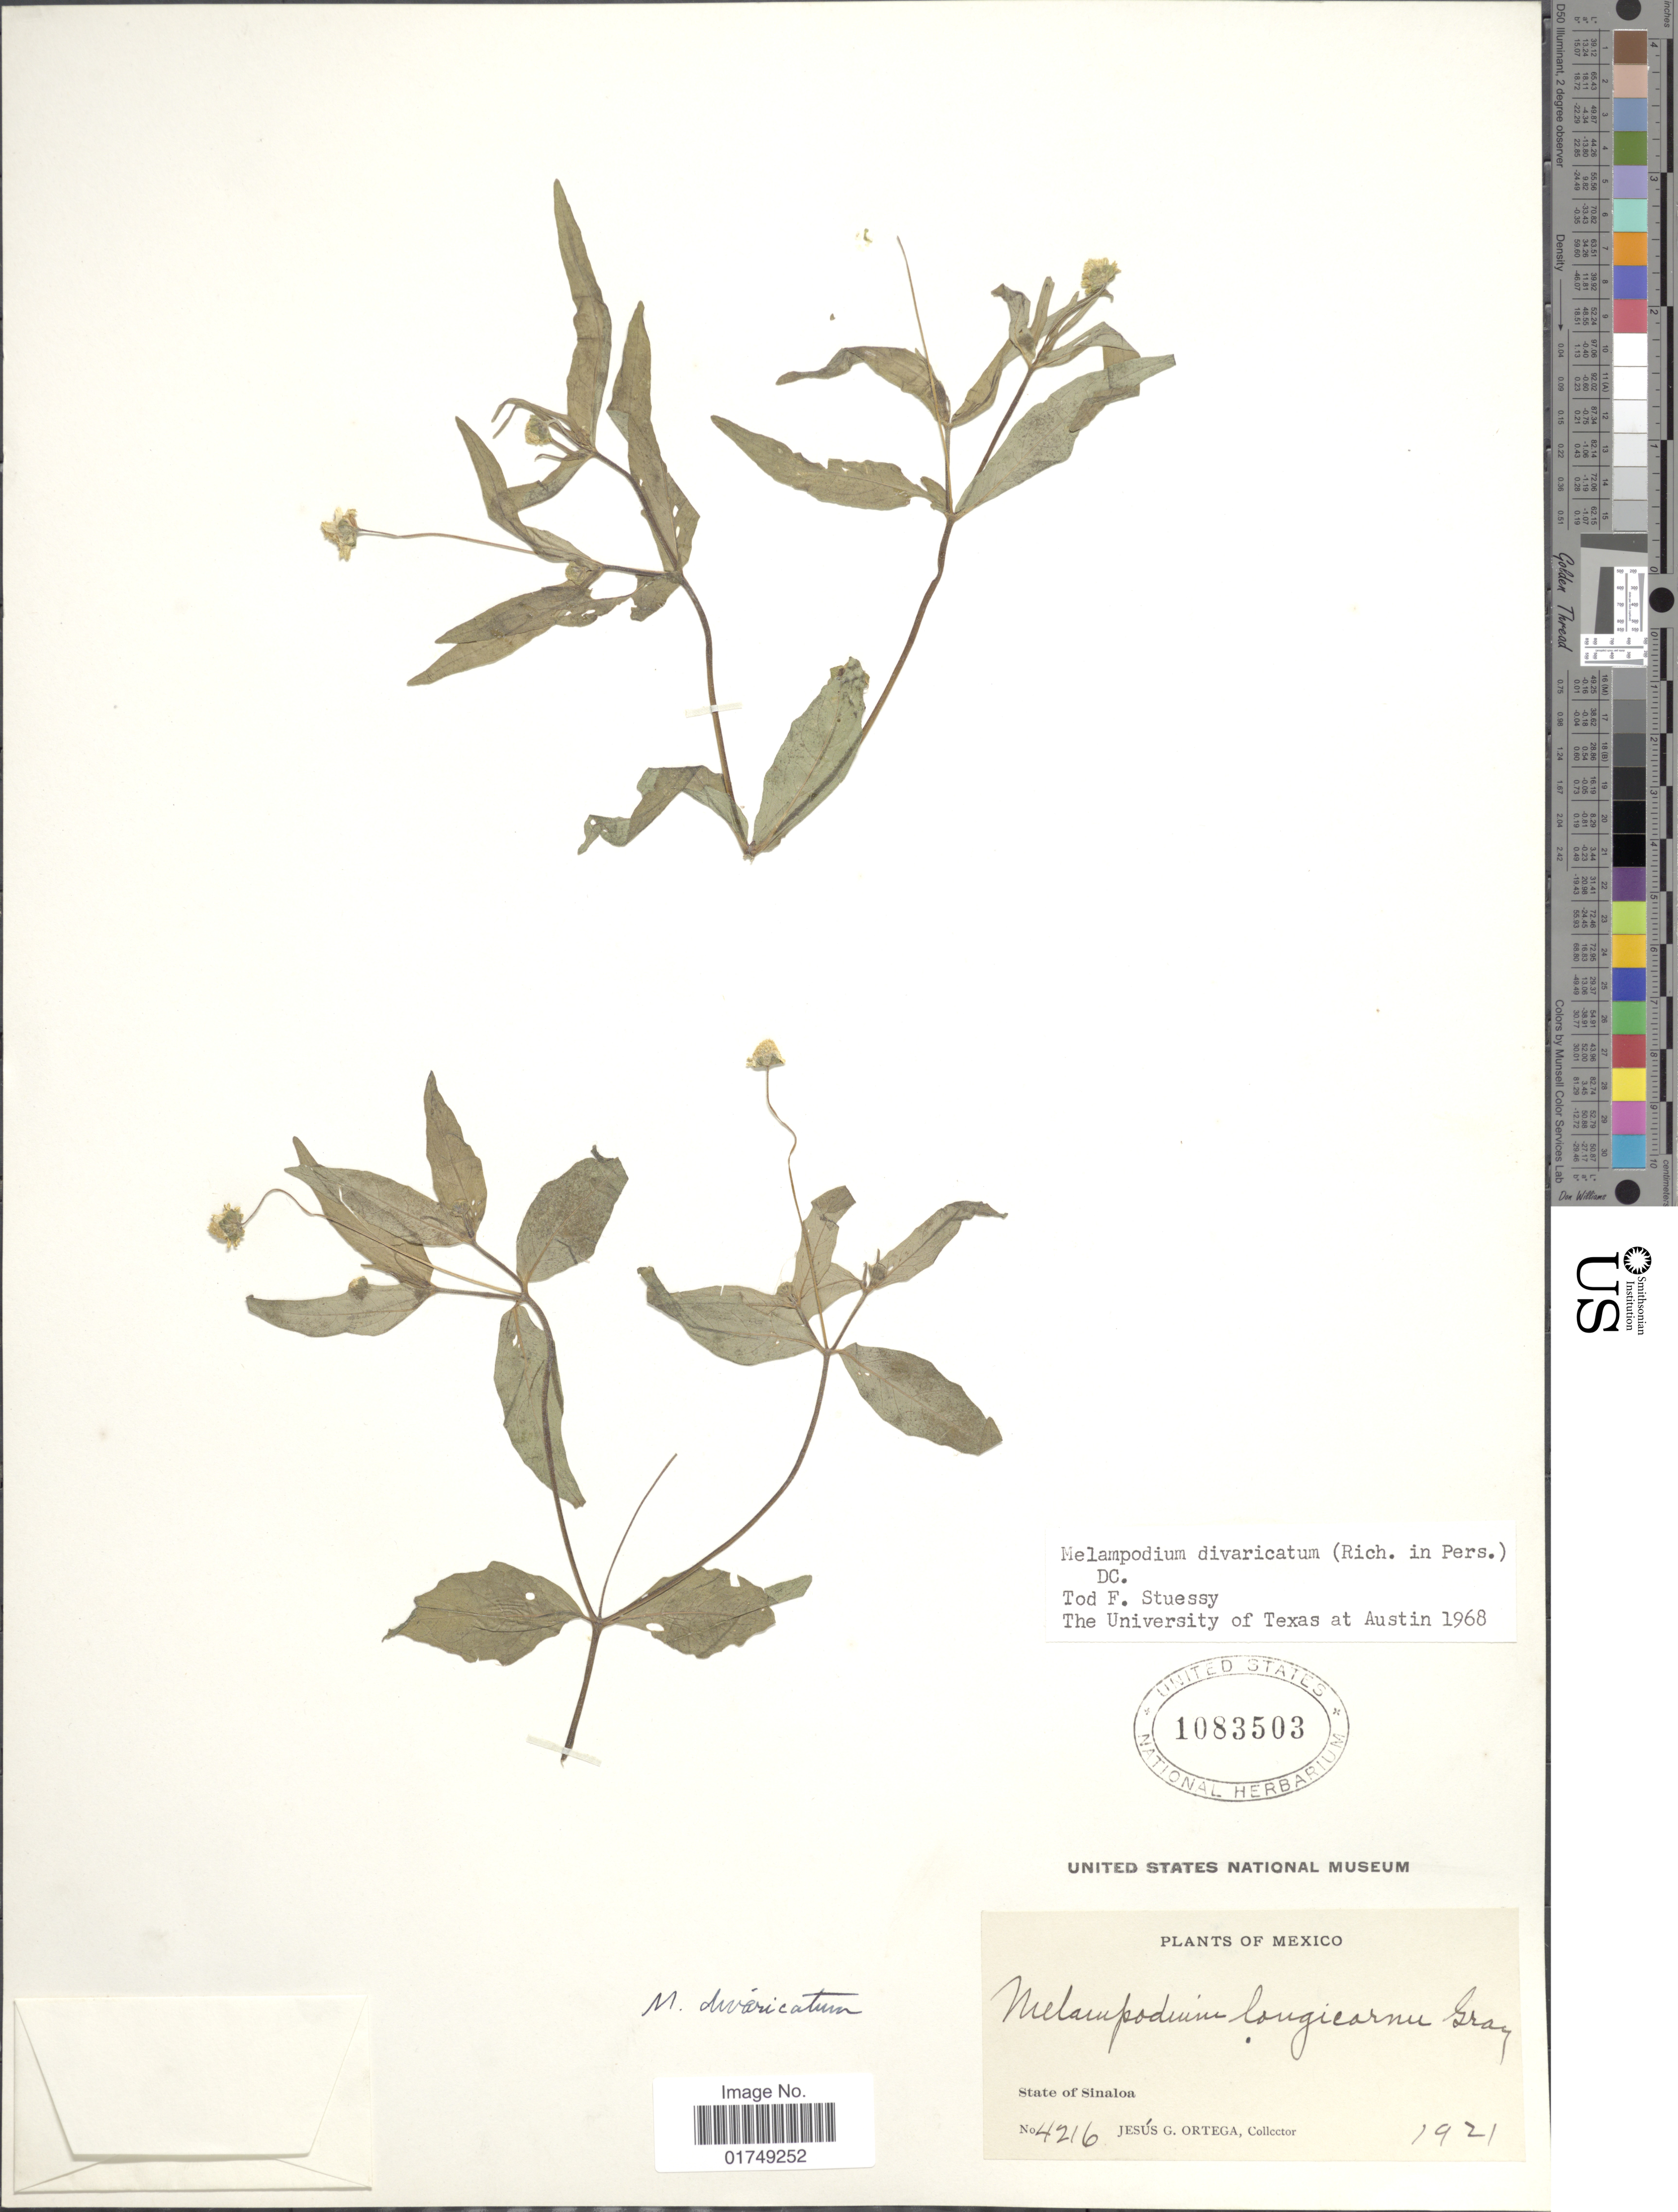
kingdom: Plantae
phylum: Tracheophyta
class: Magnoliopsida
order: Asterales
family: Asteraceae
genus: Melampodium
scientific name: Melampodium divaricatum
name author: (Rich.) DC.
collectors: J. Ortega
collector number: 4216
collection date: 1921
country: Mexico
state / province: Sinaloa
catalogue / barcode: US 1083503